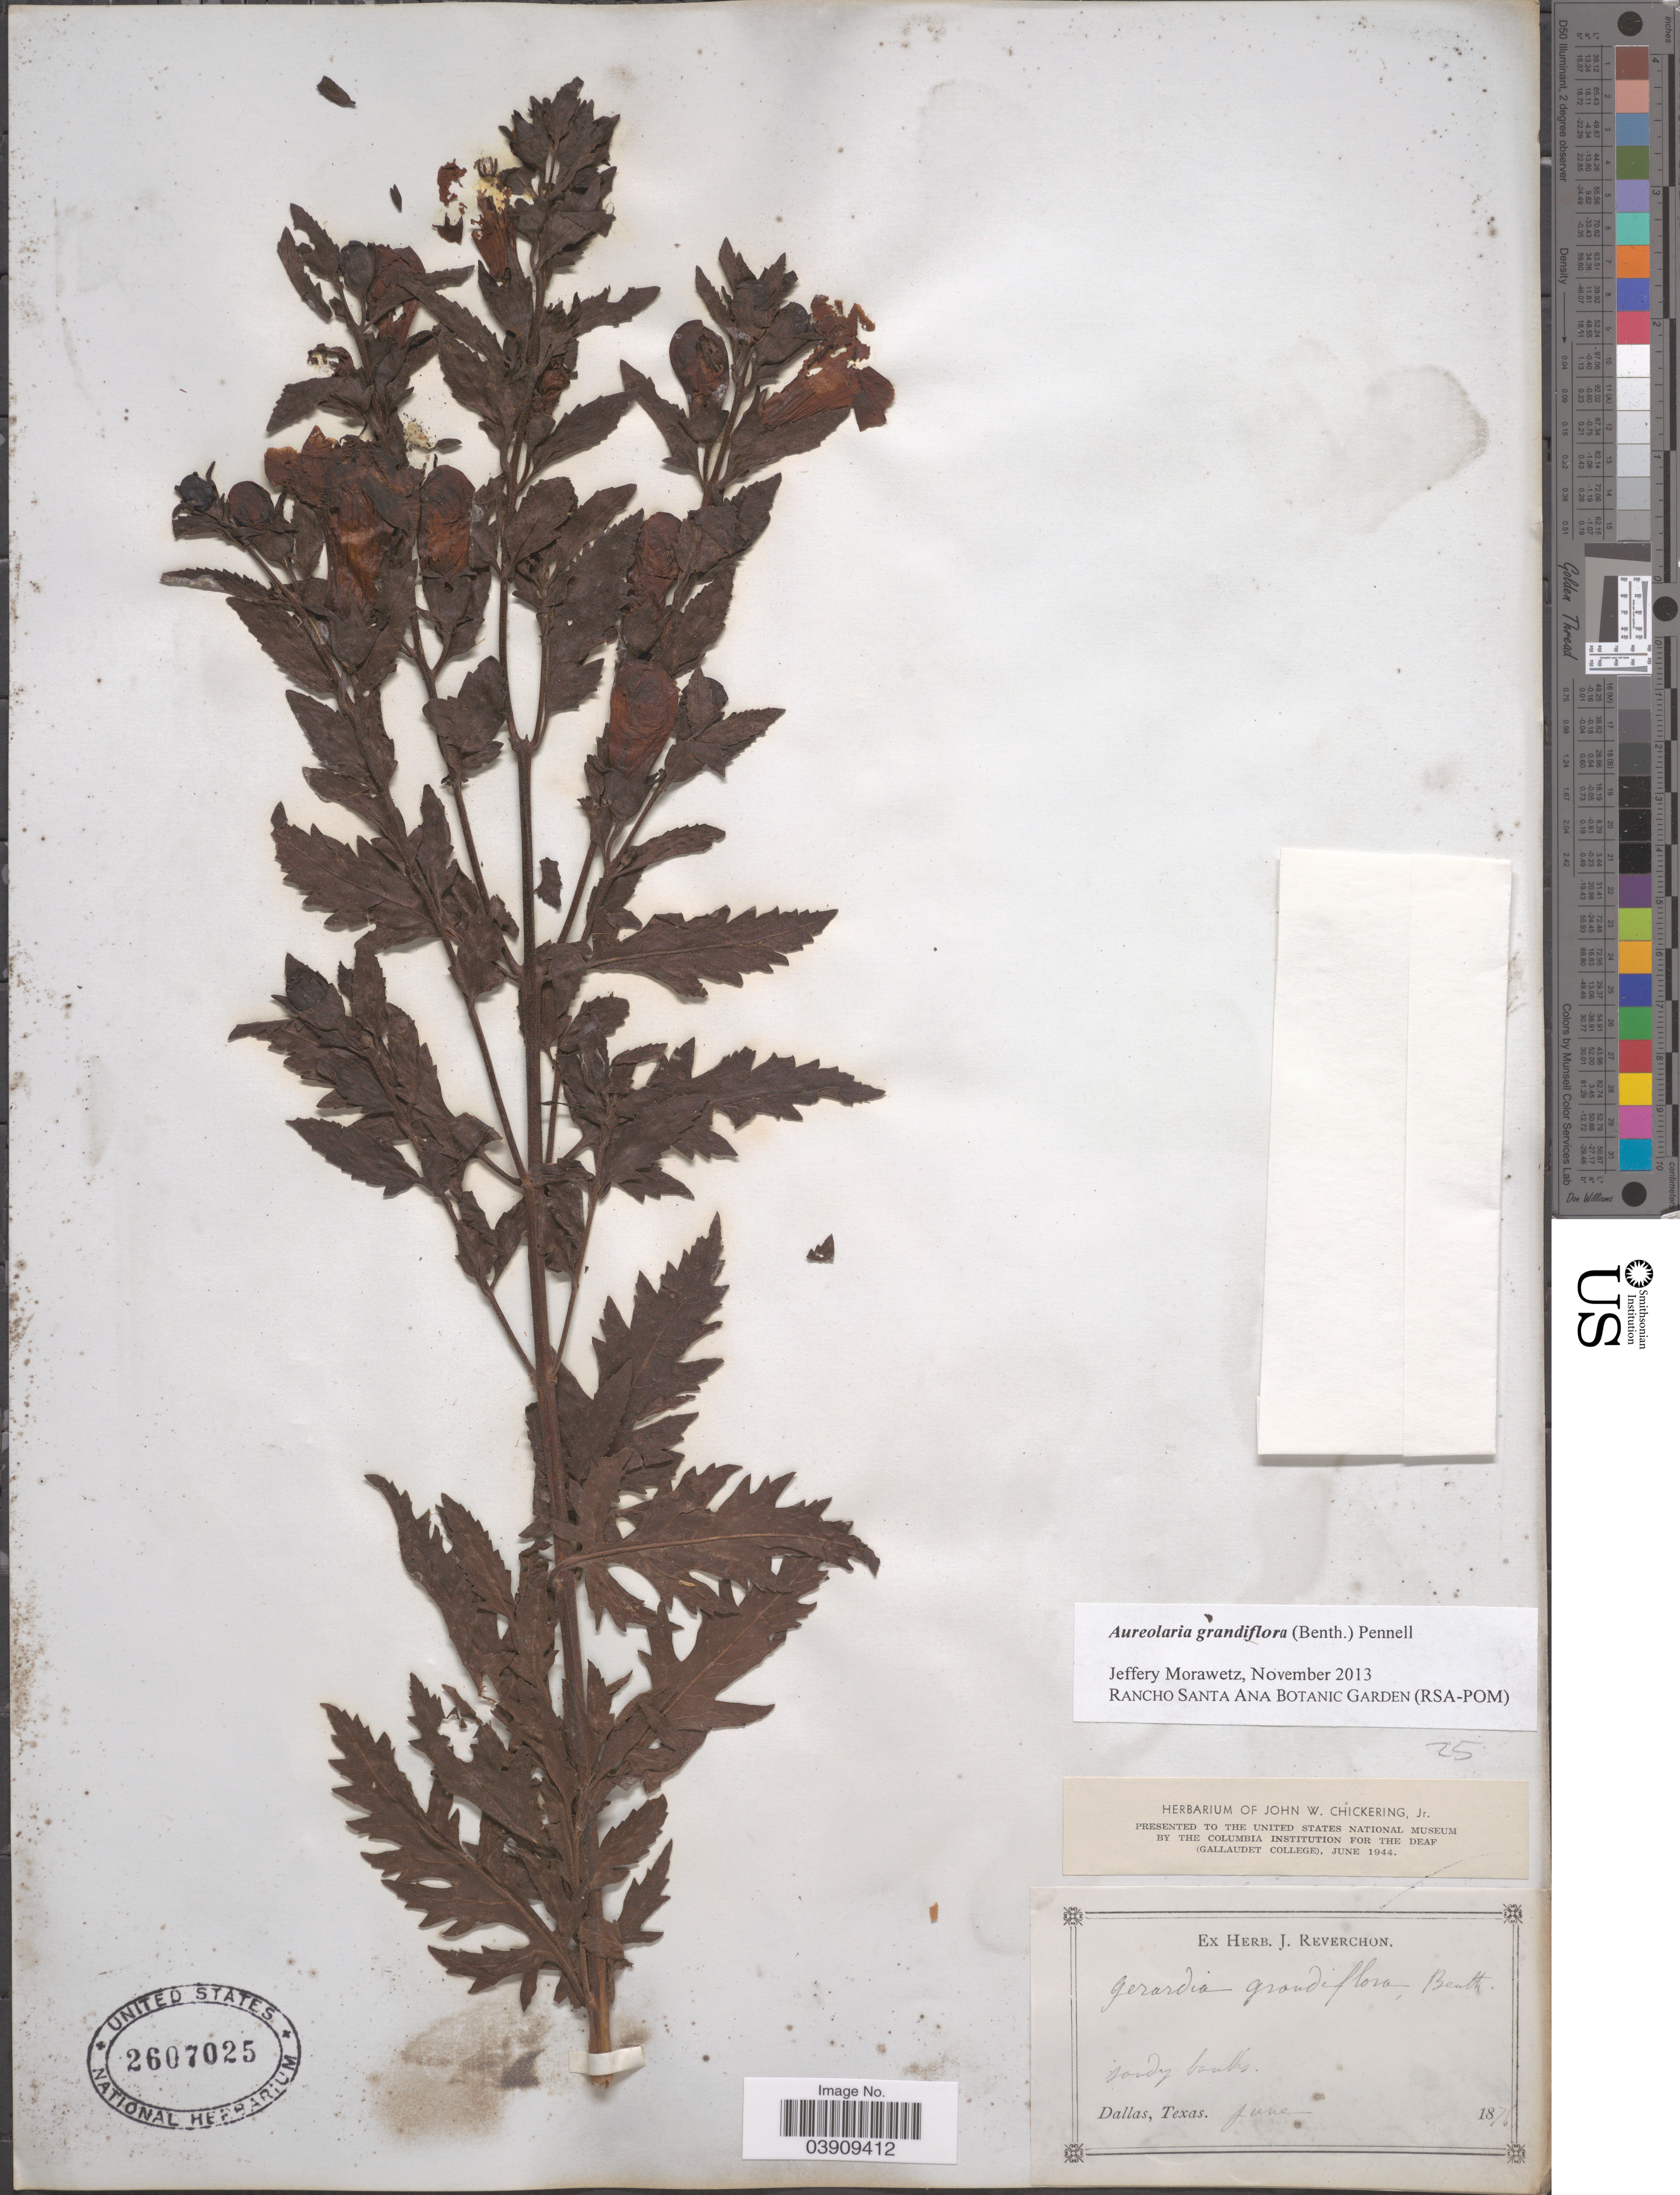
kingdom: Plantae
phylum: Tracheophyta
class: Magnoliopsida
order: Lamiales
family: Orobanchaceae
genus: Aureolaria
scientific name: Aureolaria grandiflora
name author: (Benth.) Pennell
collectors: ex herb. J. Reverchon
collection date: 1876-06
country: United States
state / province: Texas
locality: Dallas.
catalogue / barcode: US 2607025